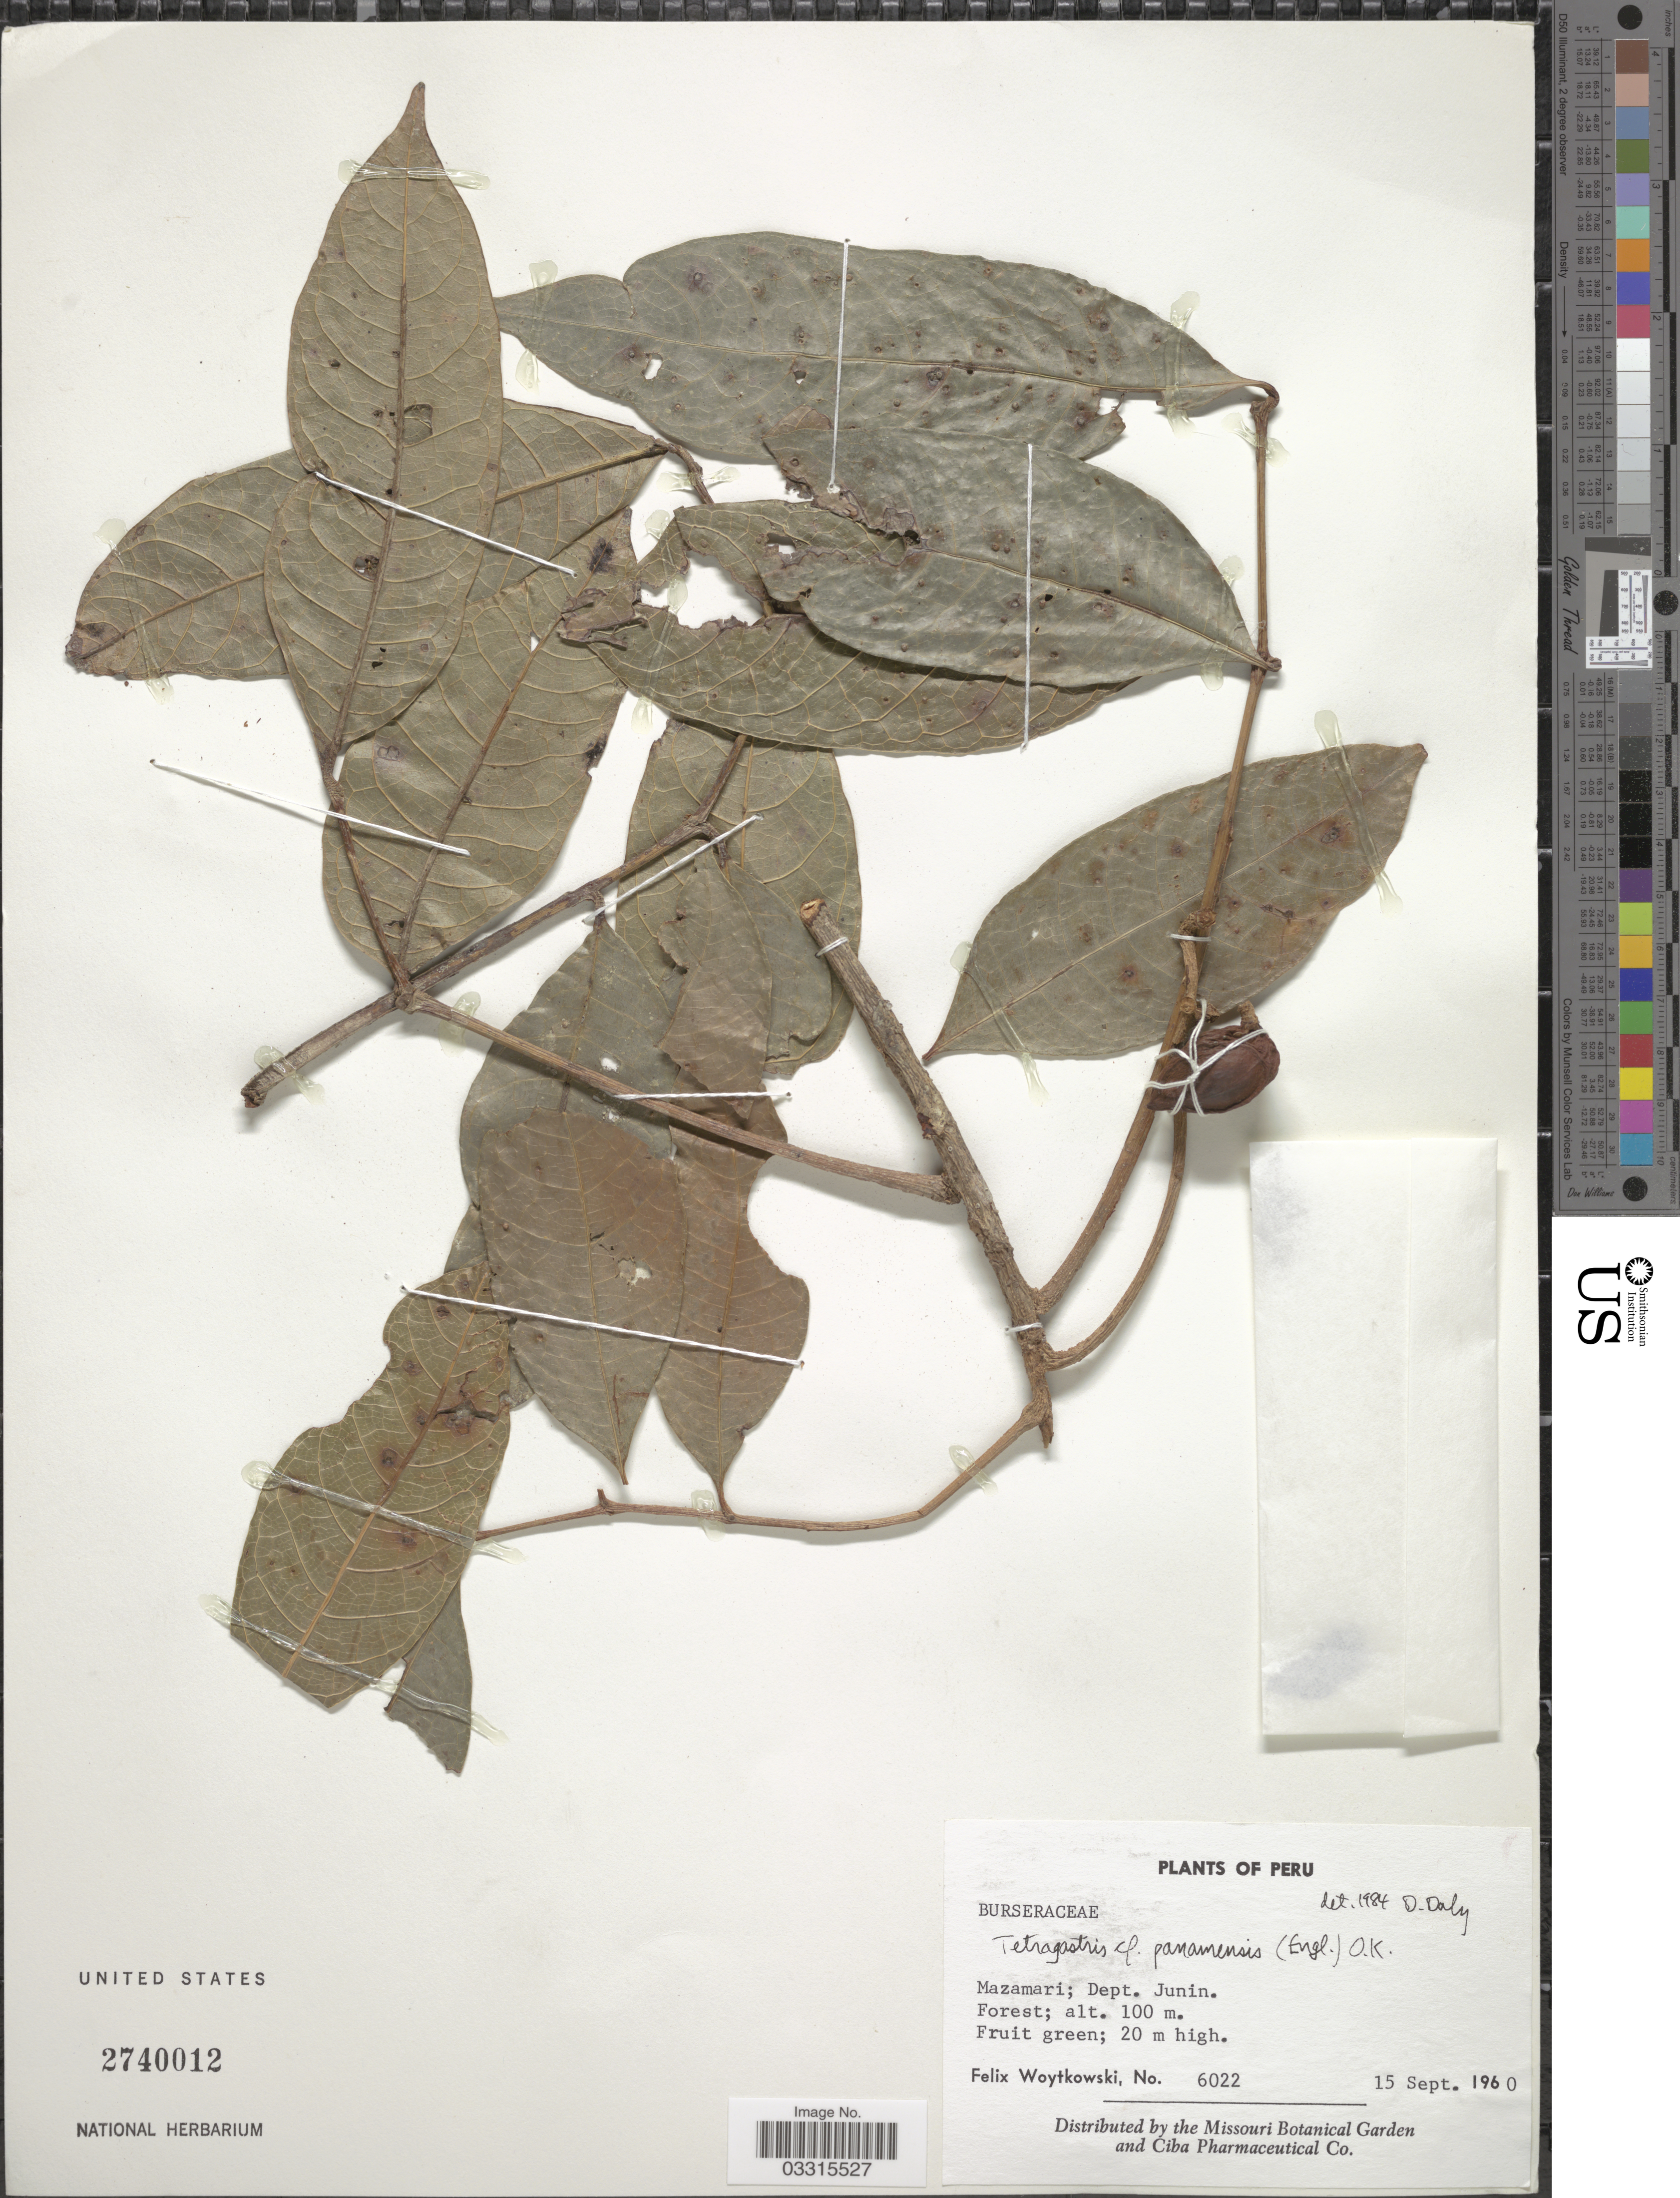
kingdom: Plantae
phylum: Tracheophyta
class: Magnoliopsida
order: Sapindales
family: Burseraceae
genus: Protium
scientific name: Protium stevensonii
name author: (Standl.) Daly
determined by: Daly, Douglas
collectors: F. Woytkowski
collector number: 6022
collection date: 1960-09-15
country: Peru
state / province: Junín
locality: Mazamari; Dept. Junin.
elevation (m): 100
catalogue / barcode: US 2740012